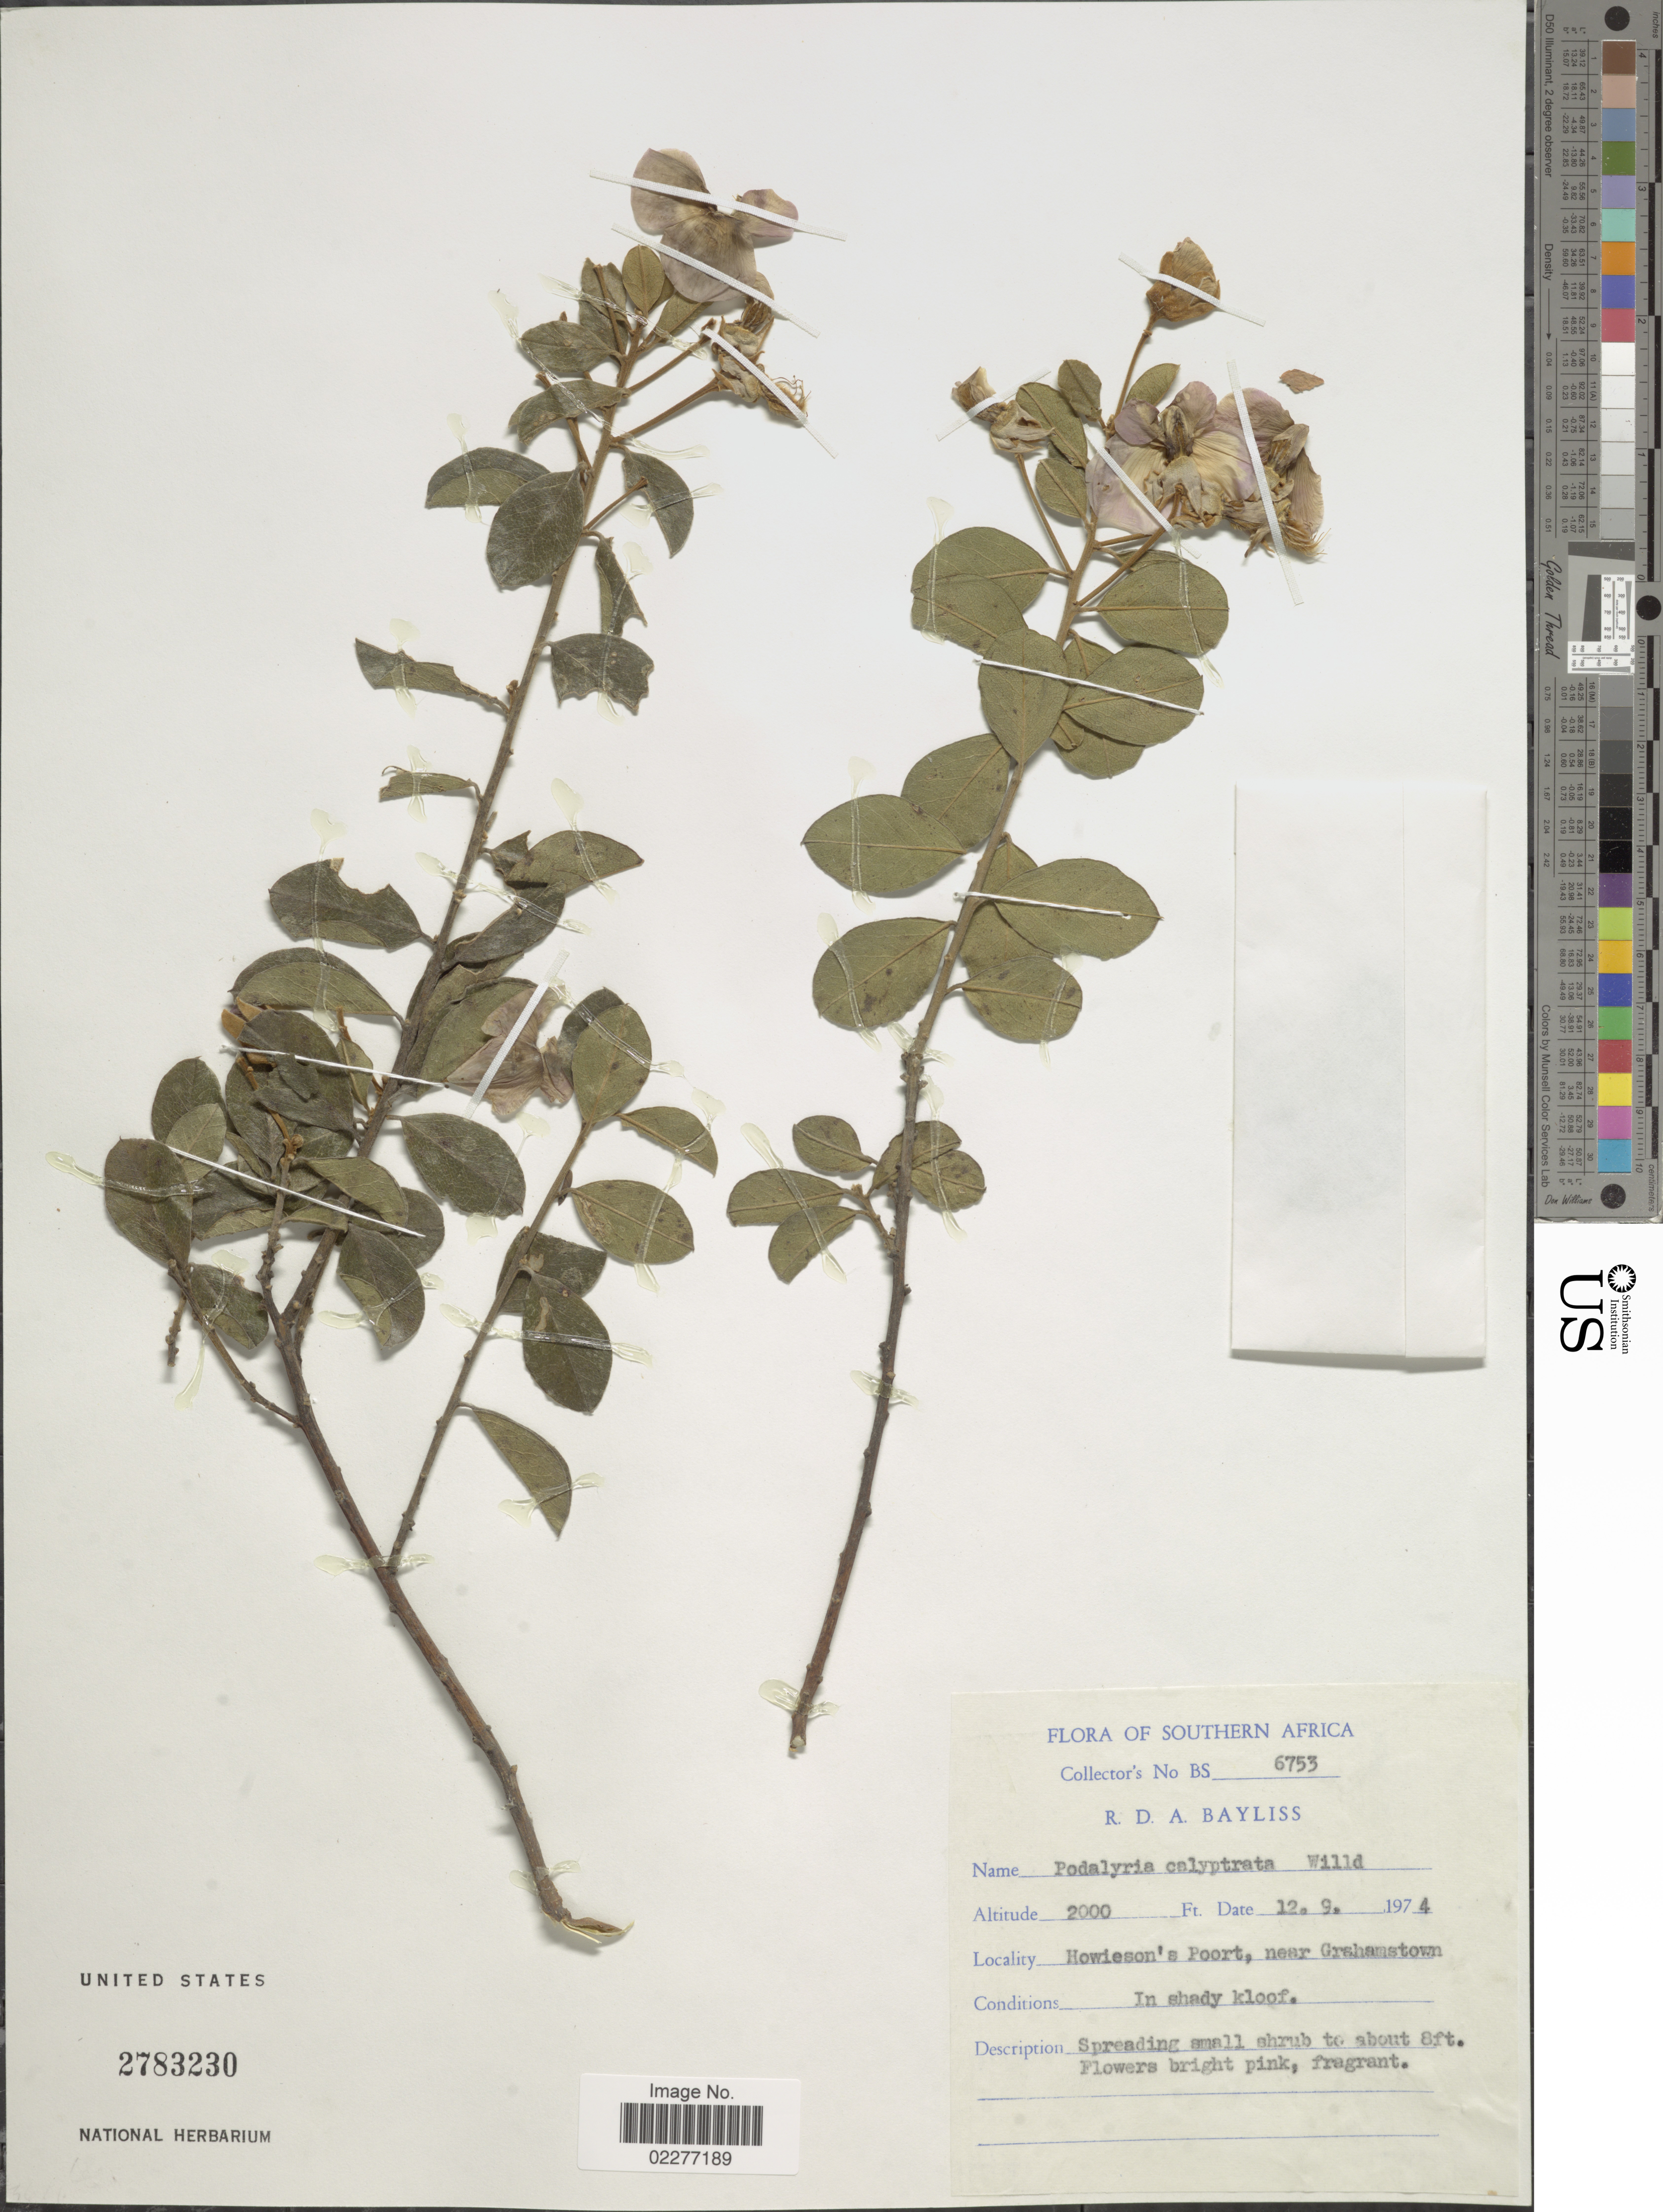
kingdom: Plantae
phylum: Tracheophyta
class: Magnoliopsida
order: Fabales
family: Fabaceae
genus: Podalyria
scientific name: Podalyria calyptrata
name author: (Retz.) Willd.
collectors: R. Bayliss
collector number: BS 6753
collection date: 1974-09-12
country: South Africa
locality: Southern Africa, Howieson's Poort, near Grahamstown, In shady kloof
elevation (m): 610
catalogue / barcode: US 2783230